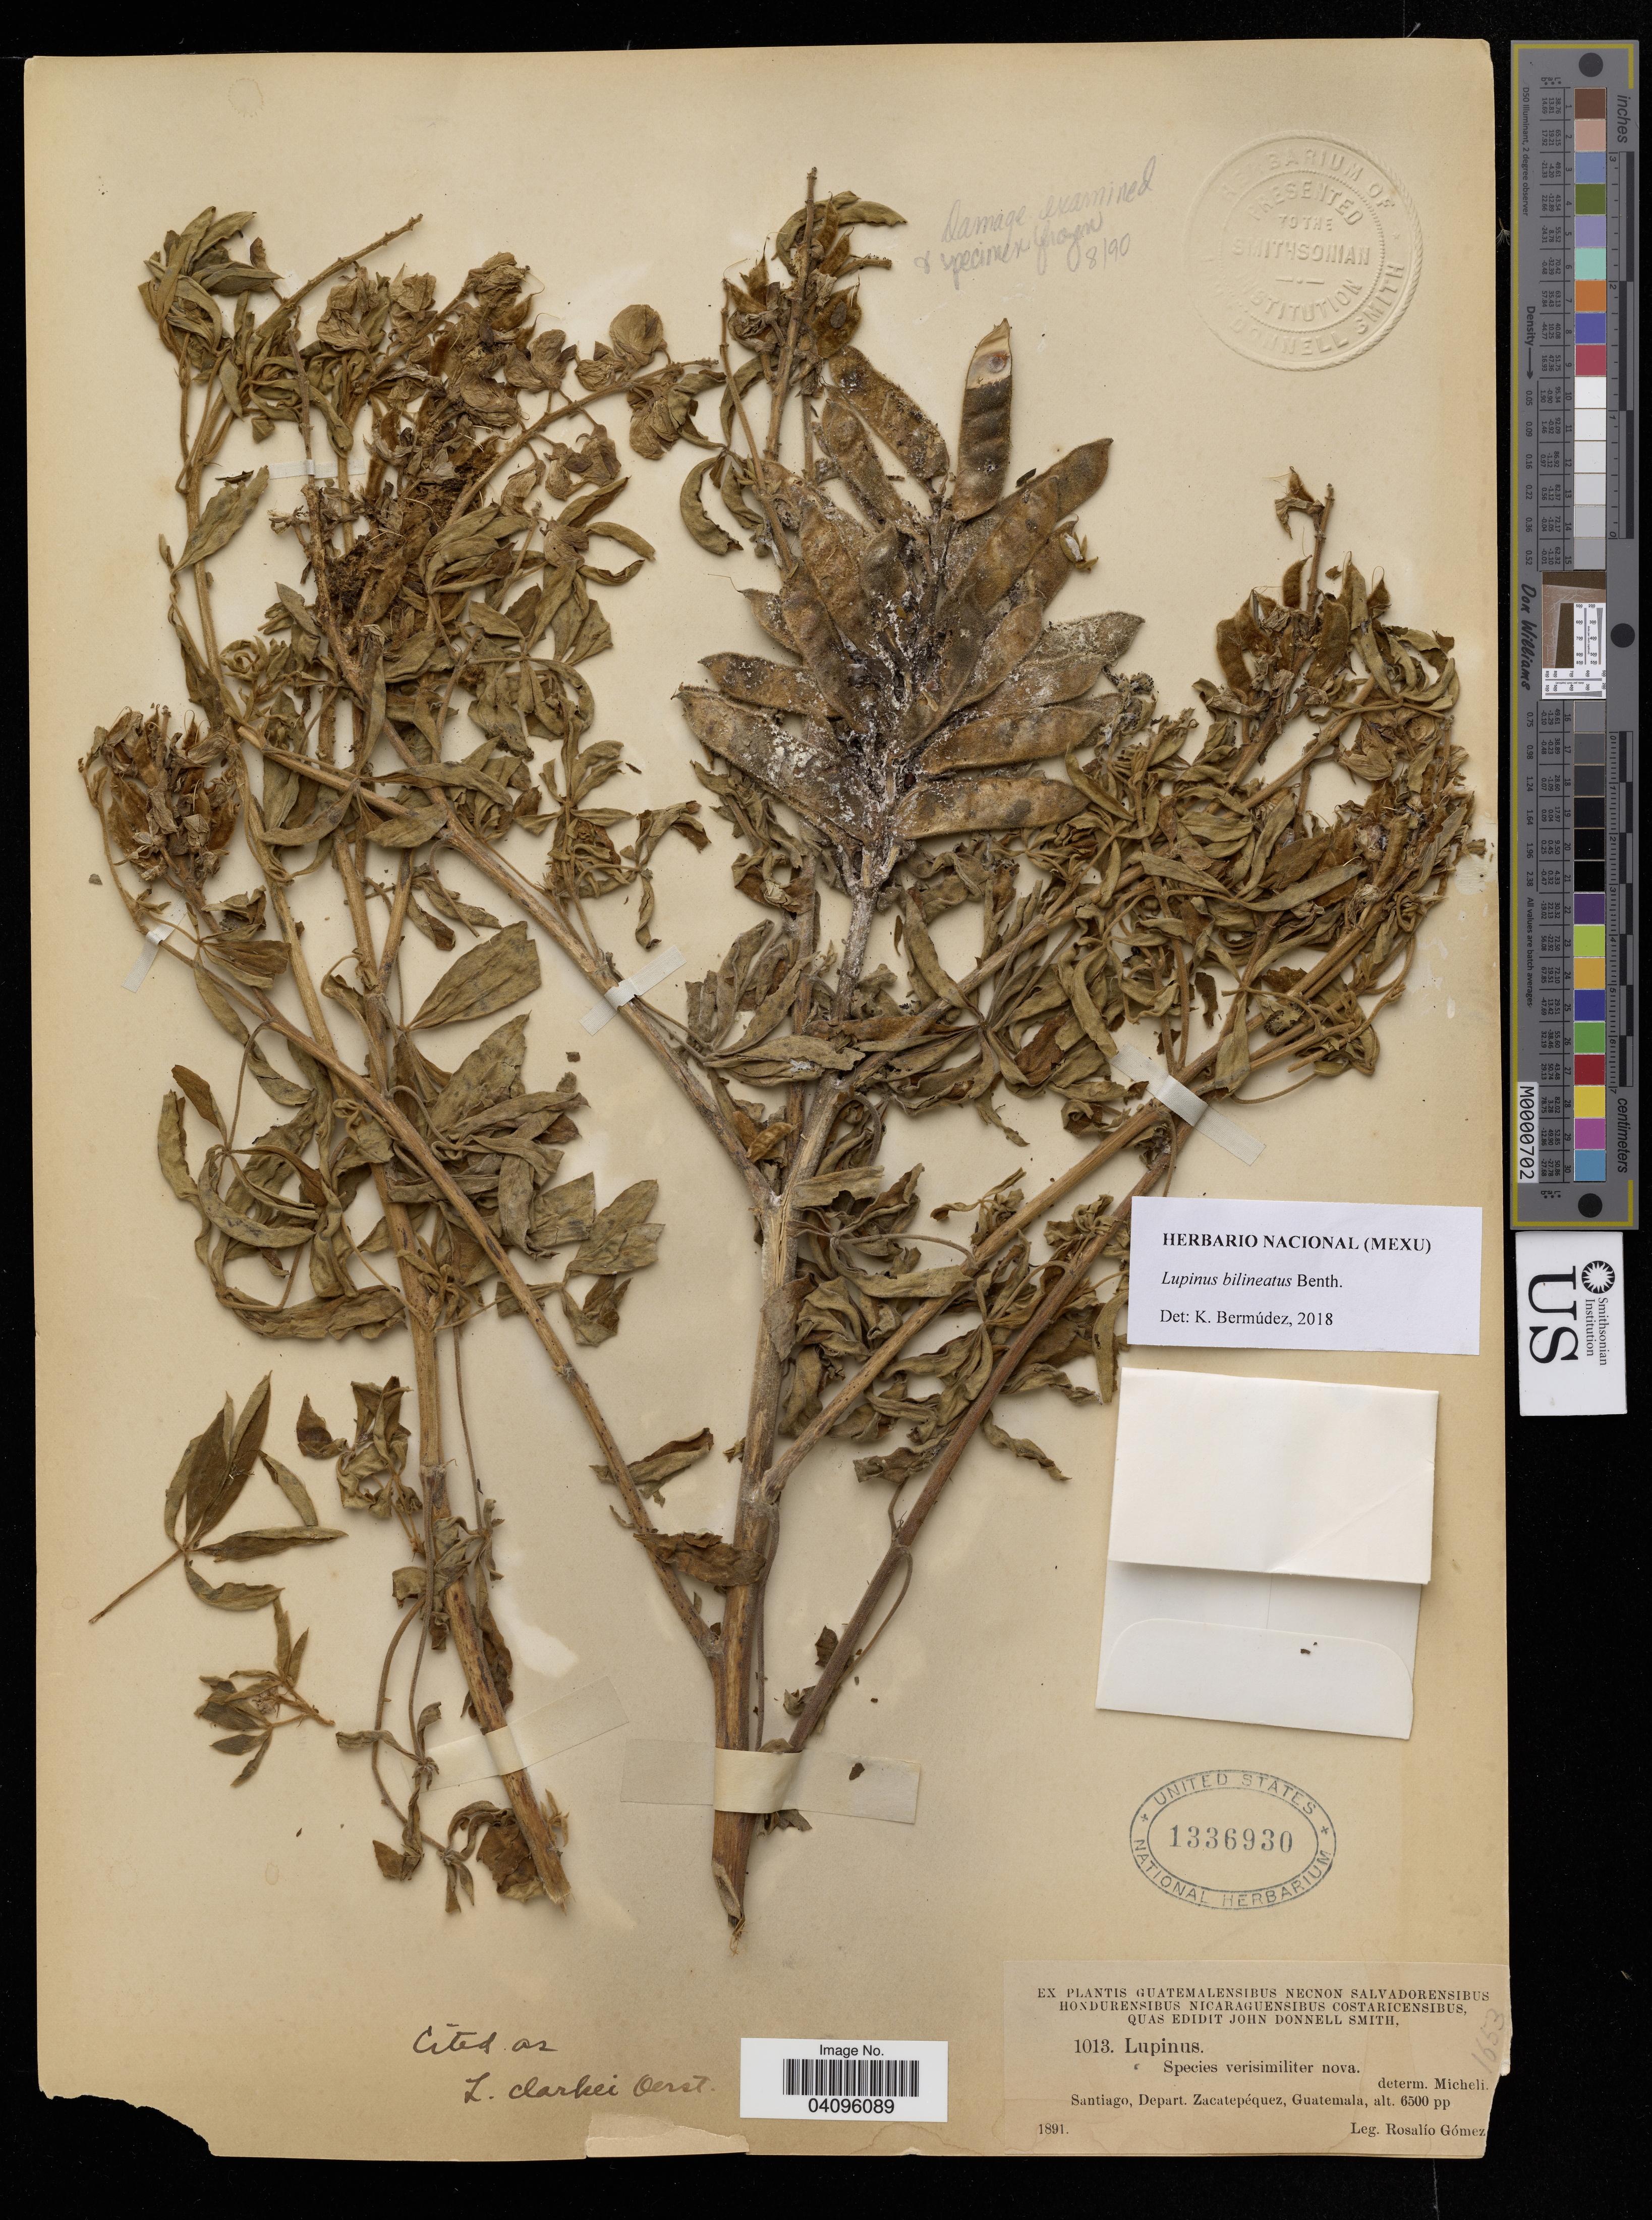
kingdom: Plantae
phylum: Tracheophyta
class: Magnoliopsida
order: Fabales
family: Fabaceae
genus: Lupinus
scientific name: Lupinus bilineatus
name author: Benth.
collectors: R. Gómez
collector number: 1013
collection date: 1891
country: Guatemala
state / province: Guatemala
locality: Santiago, Depart. Zacatepequez.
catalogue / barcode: US 1336930